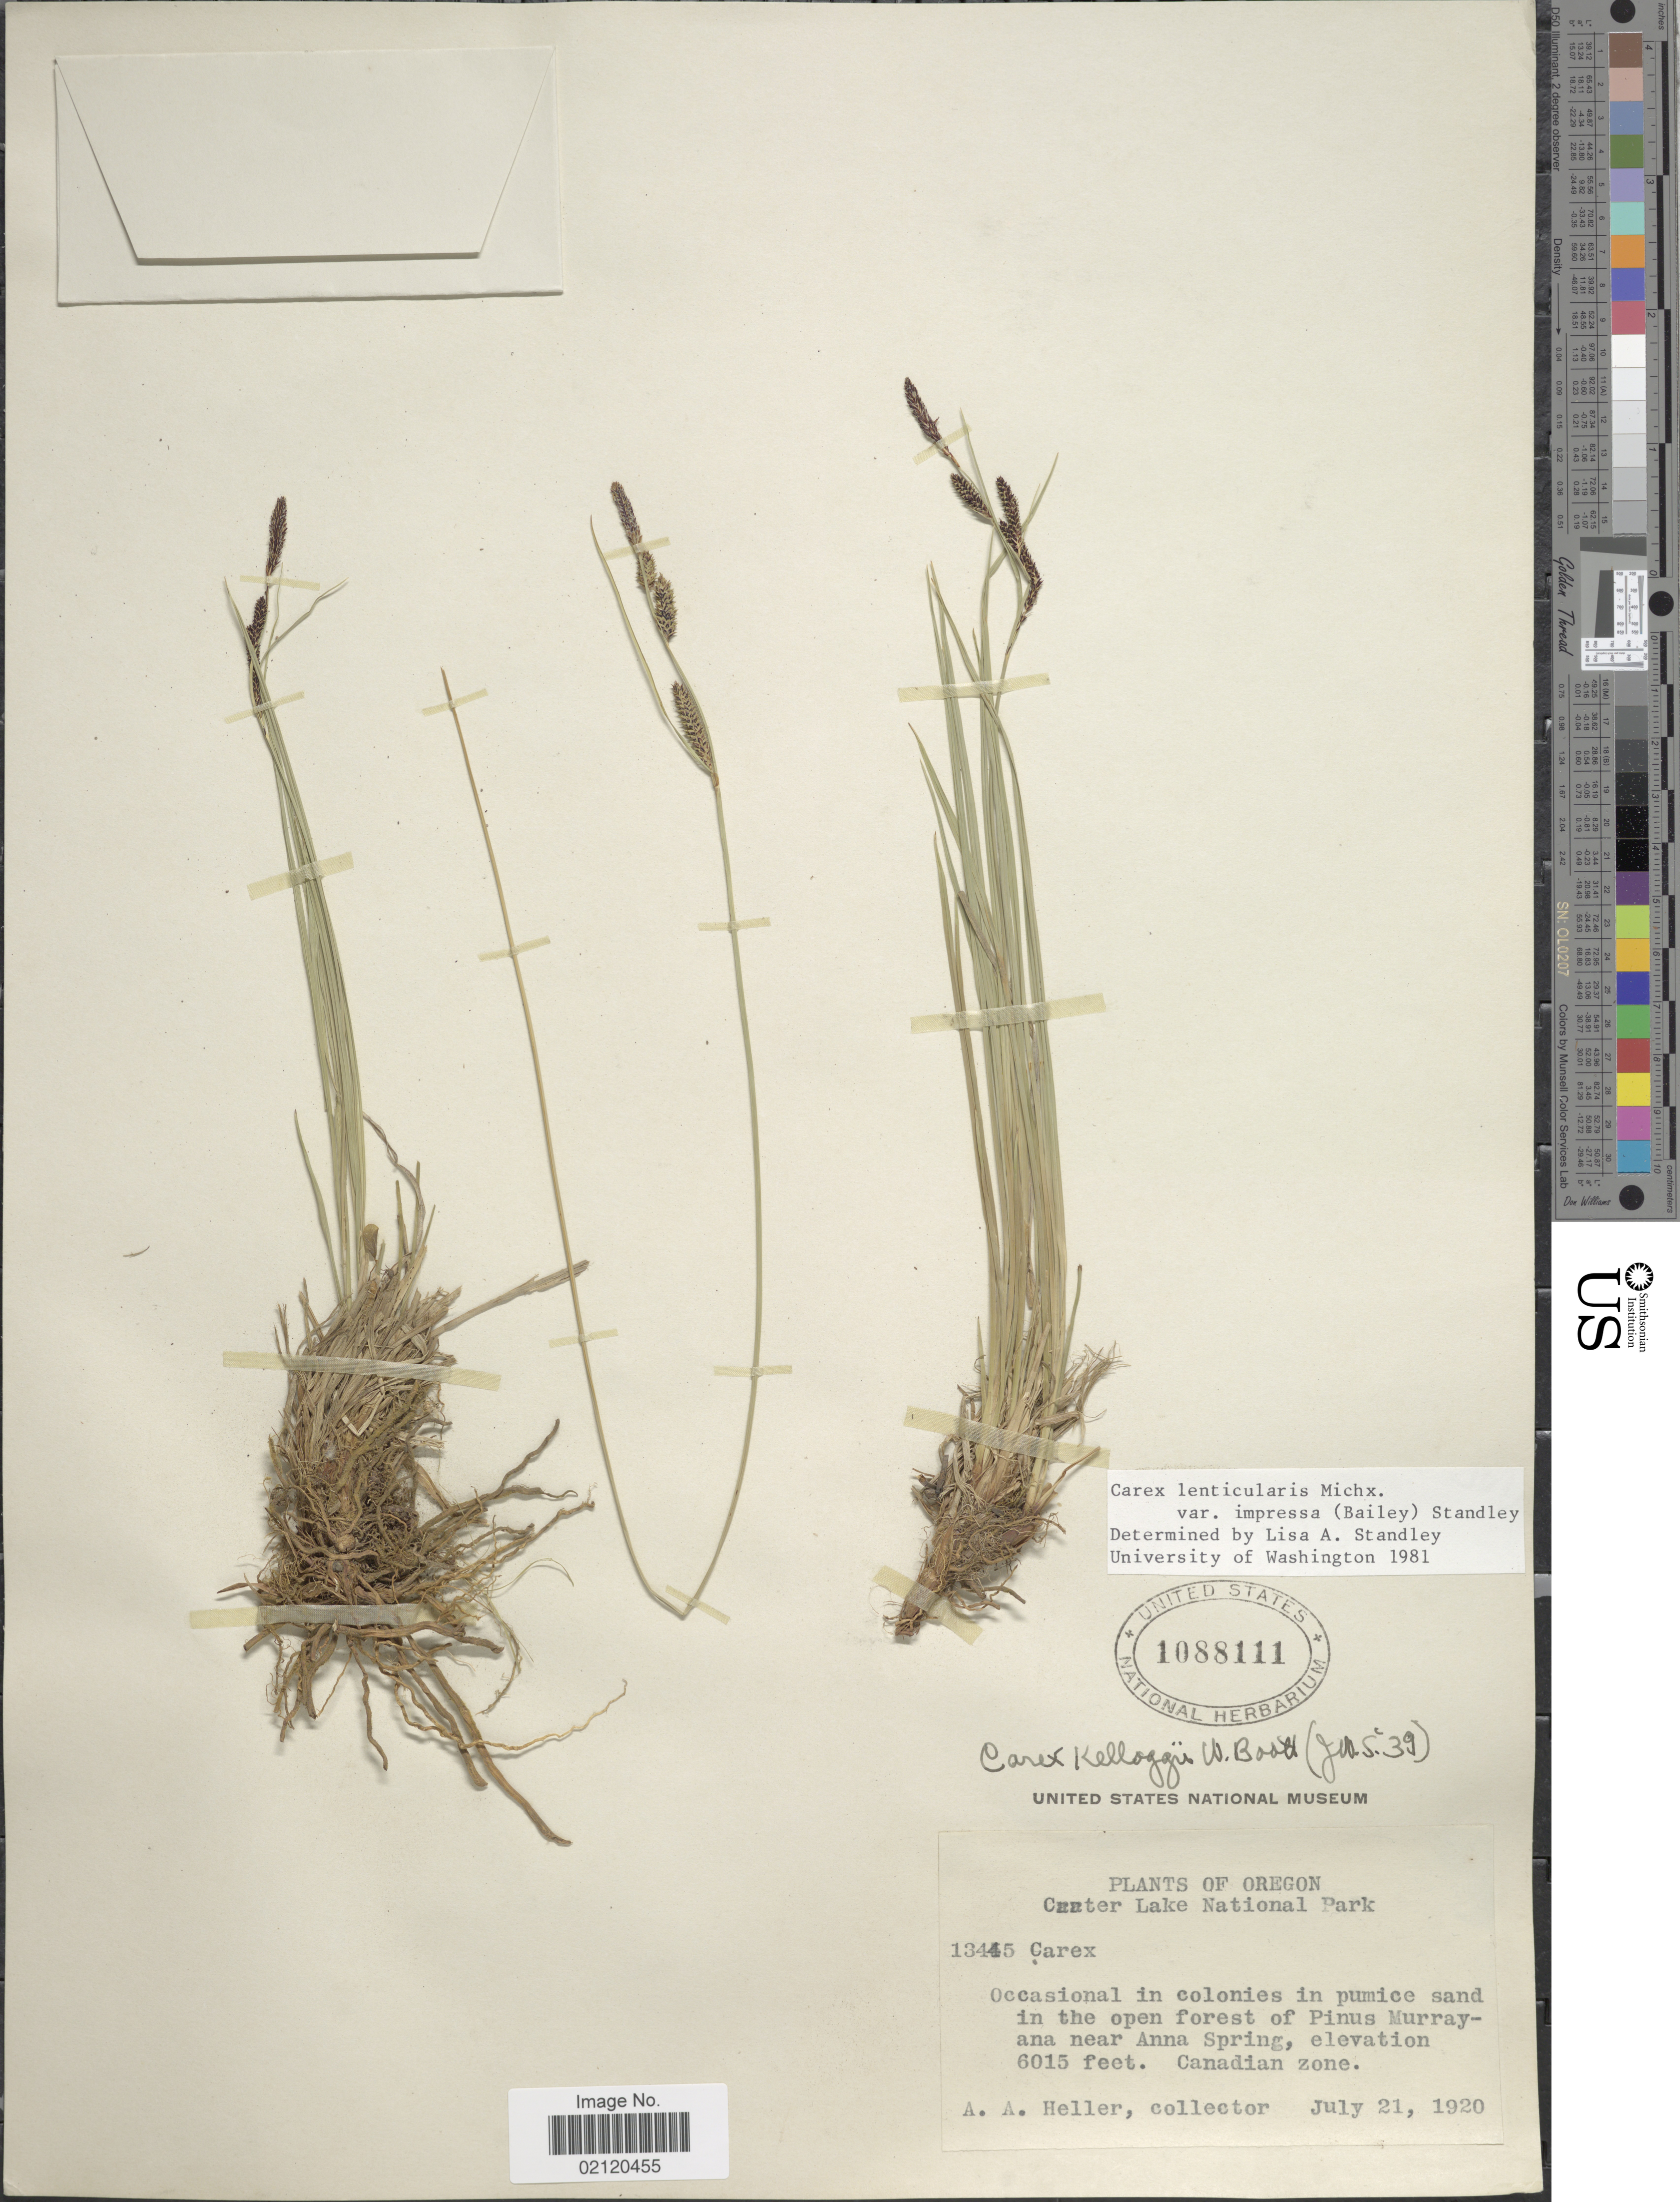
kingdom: Plantae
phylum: Tracheophyta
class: Liliopsida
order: Poales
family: Cyperaceae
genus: Carex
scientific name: Carex kelloggii var. impressa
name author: (L.H. Bailey) B.L. Wilson & Otting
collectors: A. A. Heller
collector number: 13445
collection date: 1920-07-21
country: United States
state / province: Oregon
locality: Crater Lake National Park, Occasional in colonies in pumice sand in the open forest of Pinus Murrayana near Anna Spring, Canadian Zone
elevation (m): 1833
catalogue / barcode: US 1088111